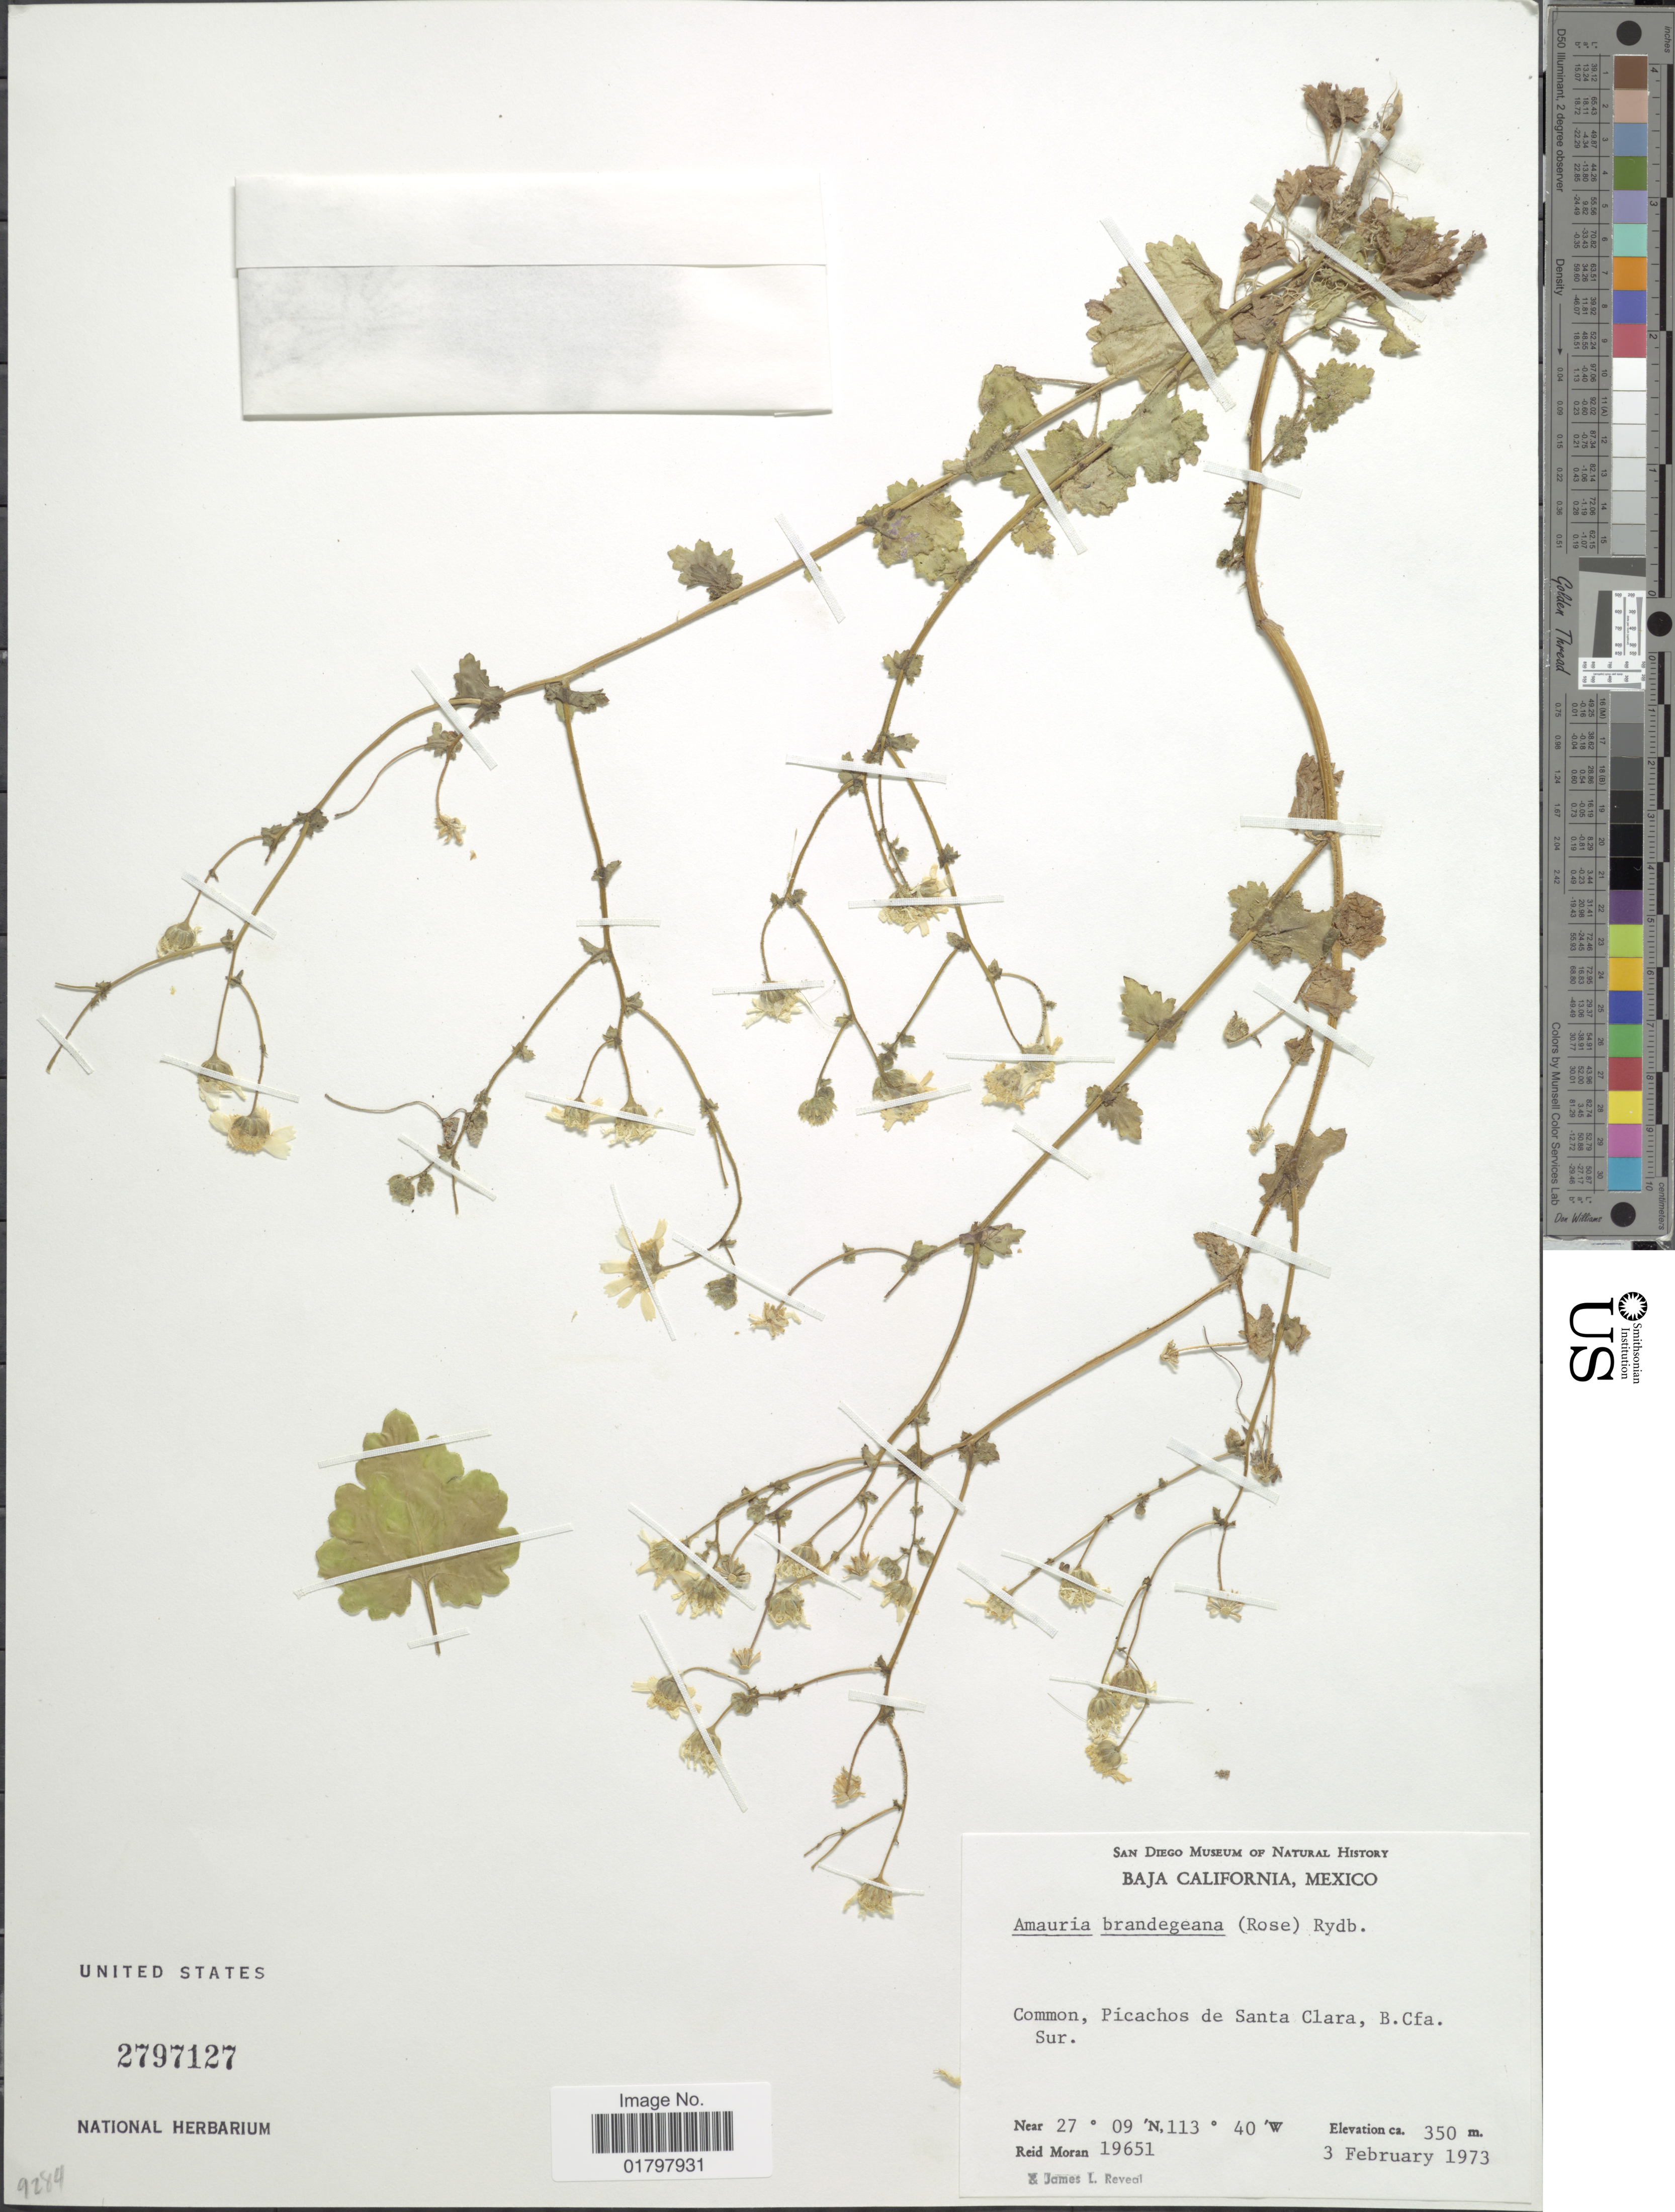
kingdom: Plantae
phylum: Tracheophyta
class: Magnoliopsida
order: Asterales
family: Asteraceae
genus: Amauria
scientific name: Amauria brandegeana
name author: (Rose) Rydb.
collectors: R. V. Moran & J. L. Reveal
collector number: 19651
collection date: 1973-02-03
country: Mexico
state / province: Baja California Sur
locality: Baja California. Common, Picachos de Santa Clara, B. Cfa. Sur.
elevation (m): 350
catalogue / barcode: US 2797127